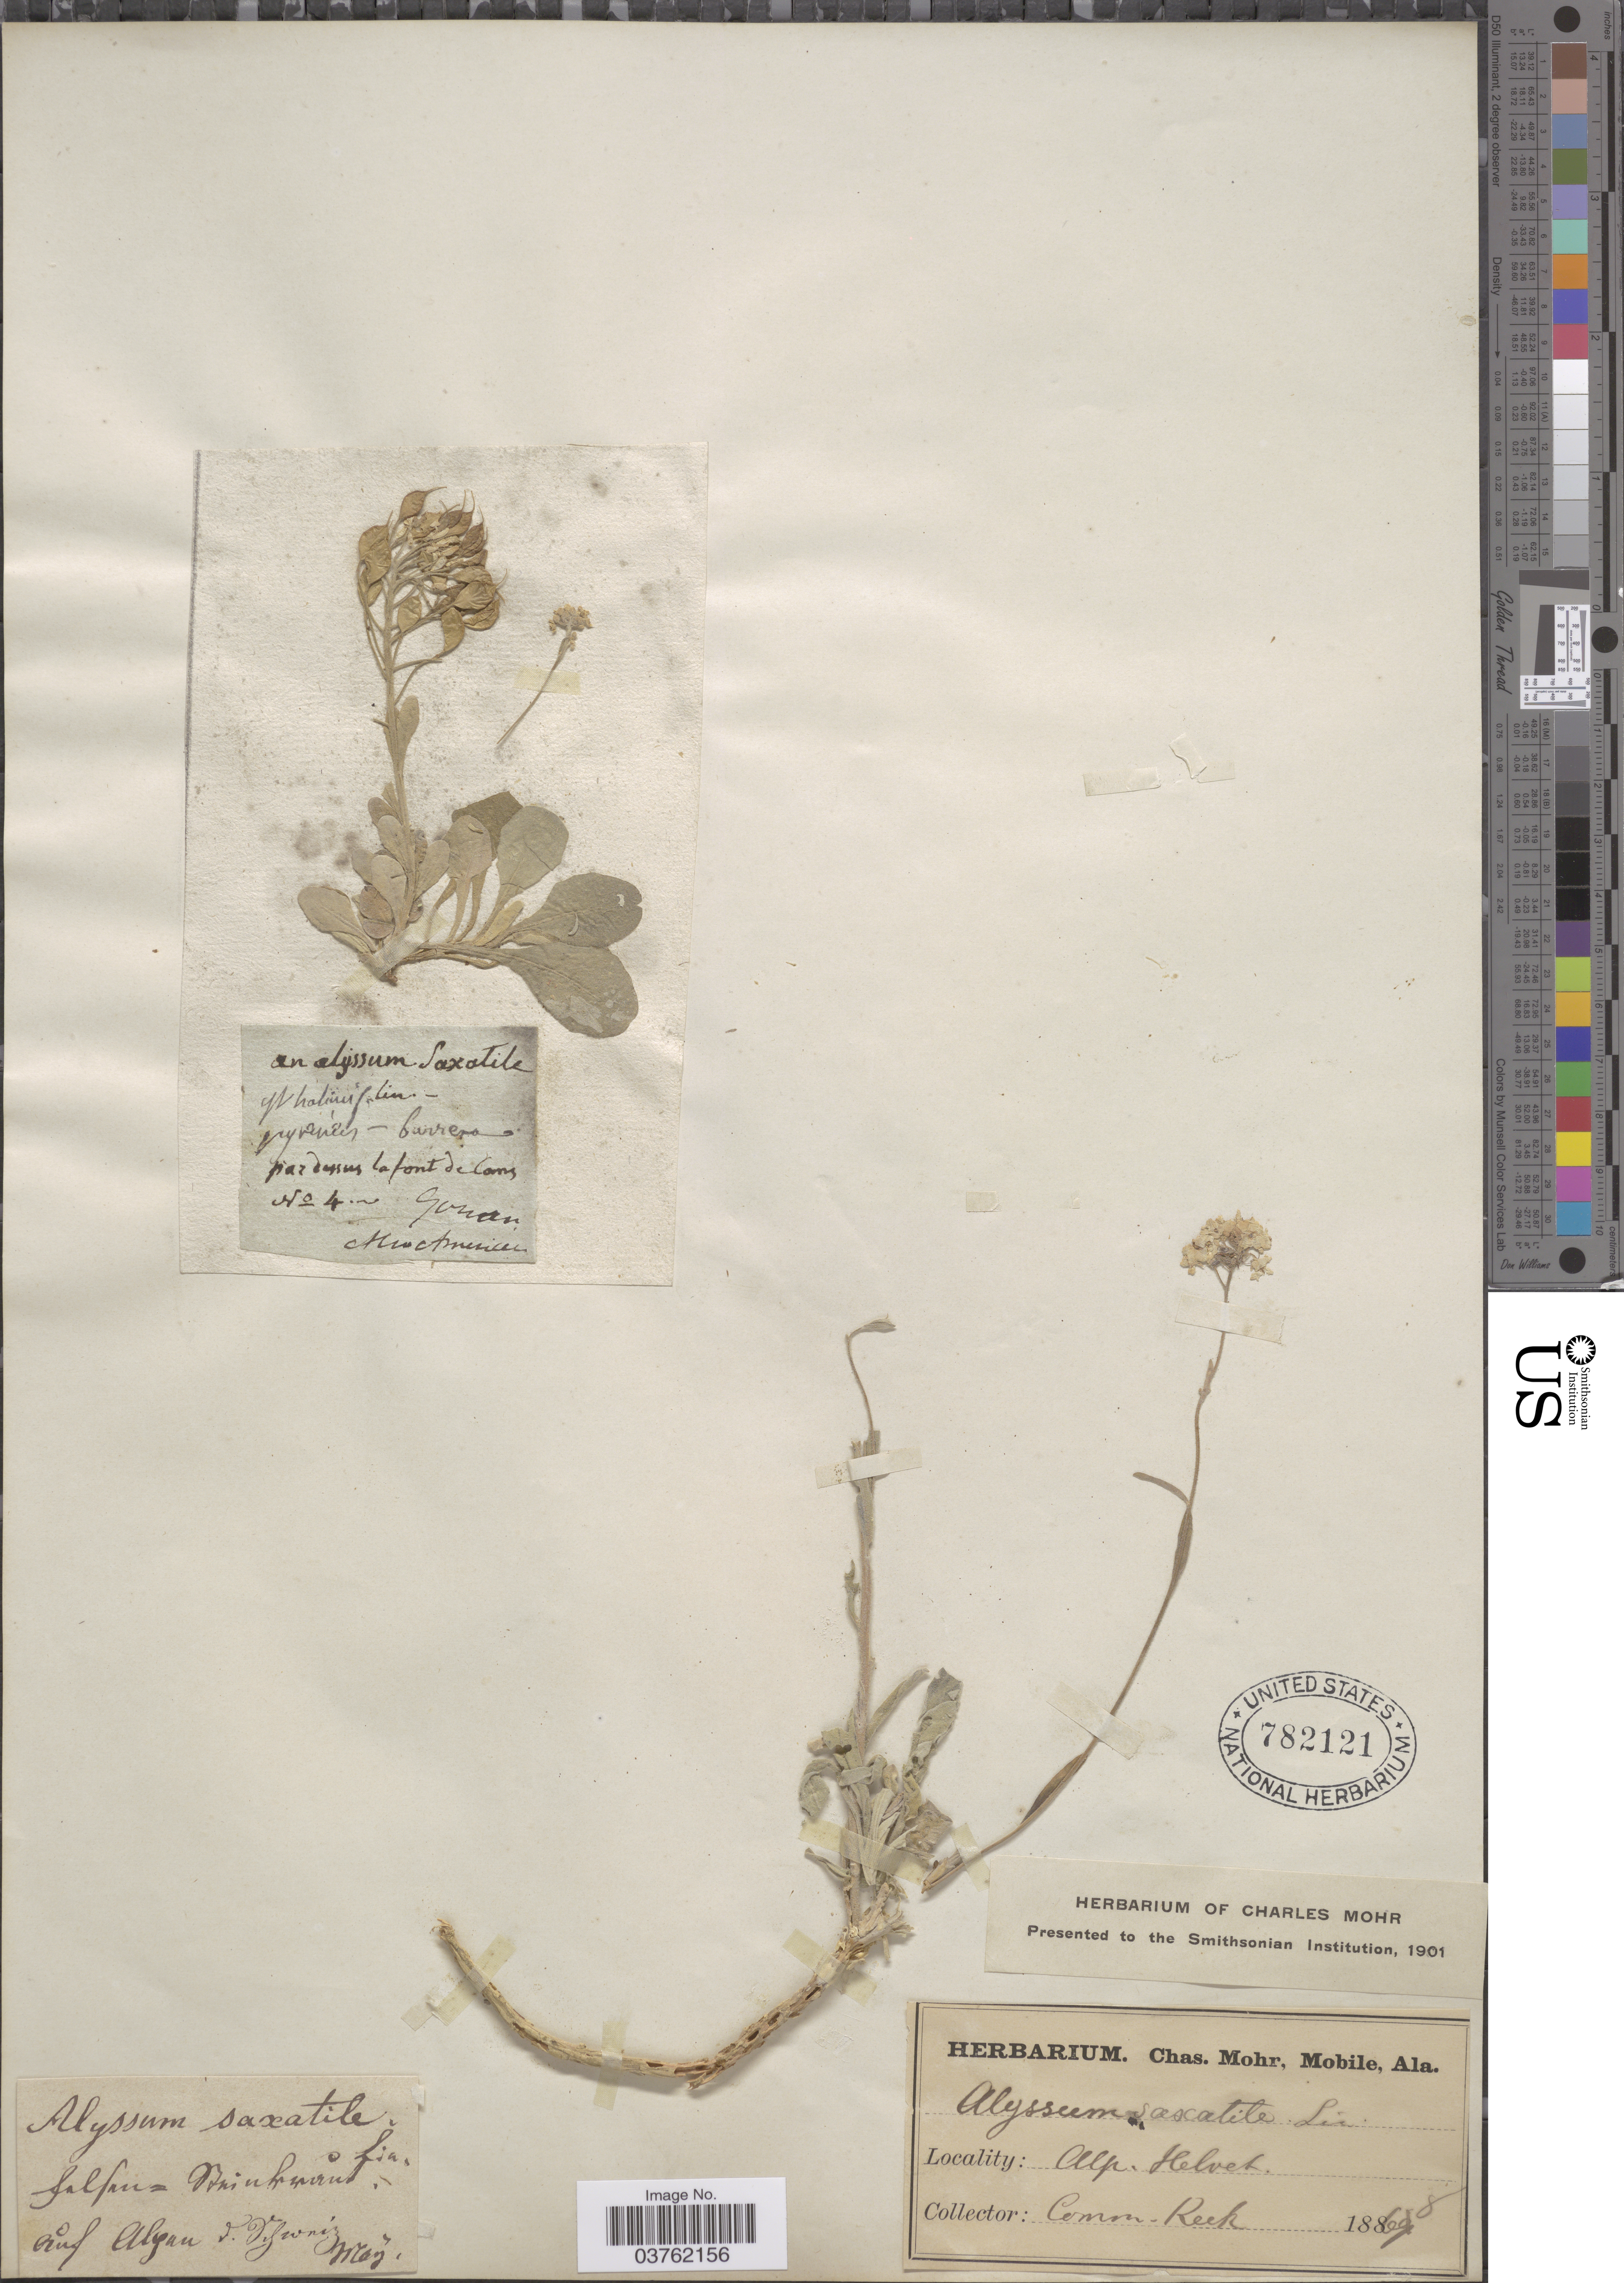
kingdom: Plantae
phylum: Tracheophyta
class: Magnoliopsida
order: Brassicales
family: Brassicaceae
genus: Alyssum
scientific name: Alyssum saxatile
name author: L.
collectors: -- Keck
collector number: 4?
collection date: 1868-05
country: Switzerland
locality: Alp. Helvet. Aůf Alzan d. Ofwniz. [interpreted]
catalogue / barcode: US 782121